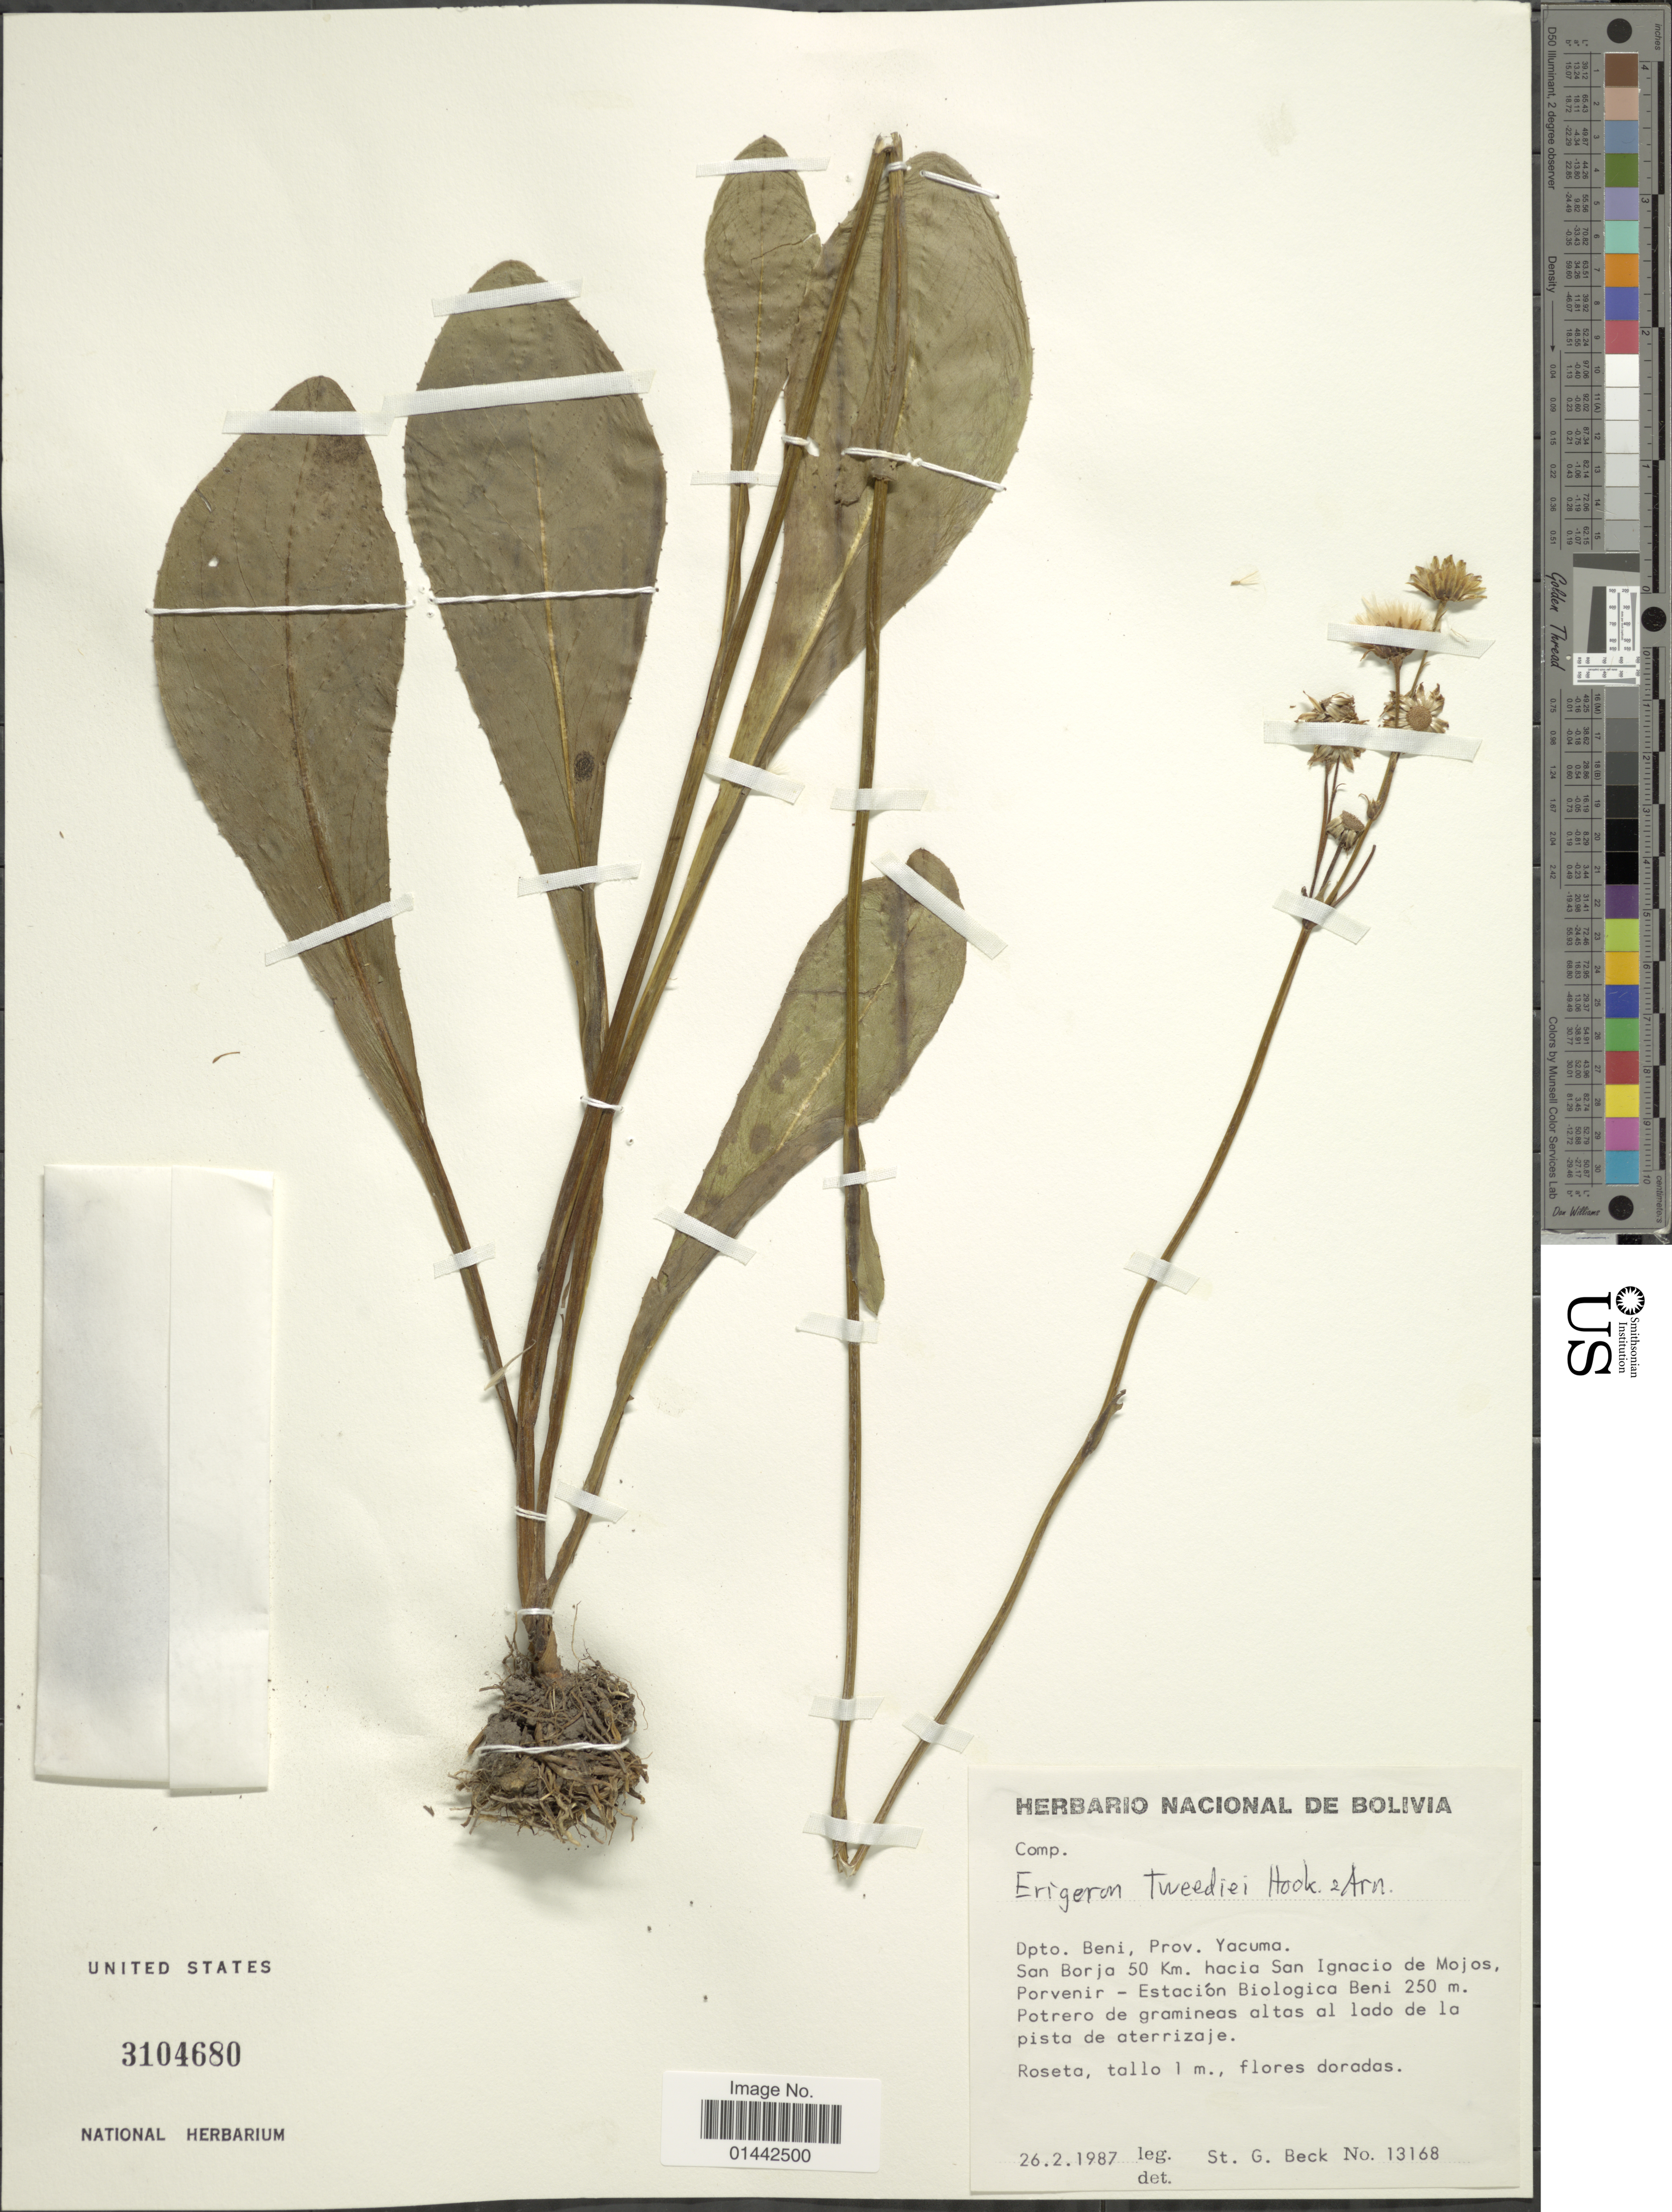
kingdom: Plantae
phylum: Tracheophyta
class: Magnoliopsida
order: Asterales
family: Asteraceae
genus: Erigeron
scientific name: Erigeron tweediei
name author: Hook. & Arn.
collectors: S. G. Beck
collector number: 13168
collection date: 1987-02-26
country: Bolivia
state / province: Beni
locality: Prov. Yacuma, San Borja 50 Km. hacia San Ignacio de Mojoa, Porvenir-Estacion Biologica Beni.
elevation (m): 250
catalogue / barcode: US 3104680